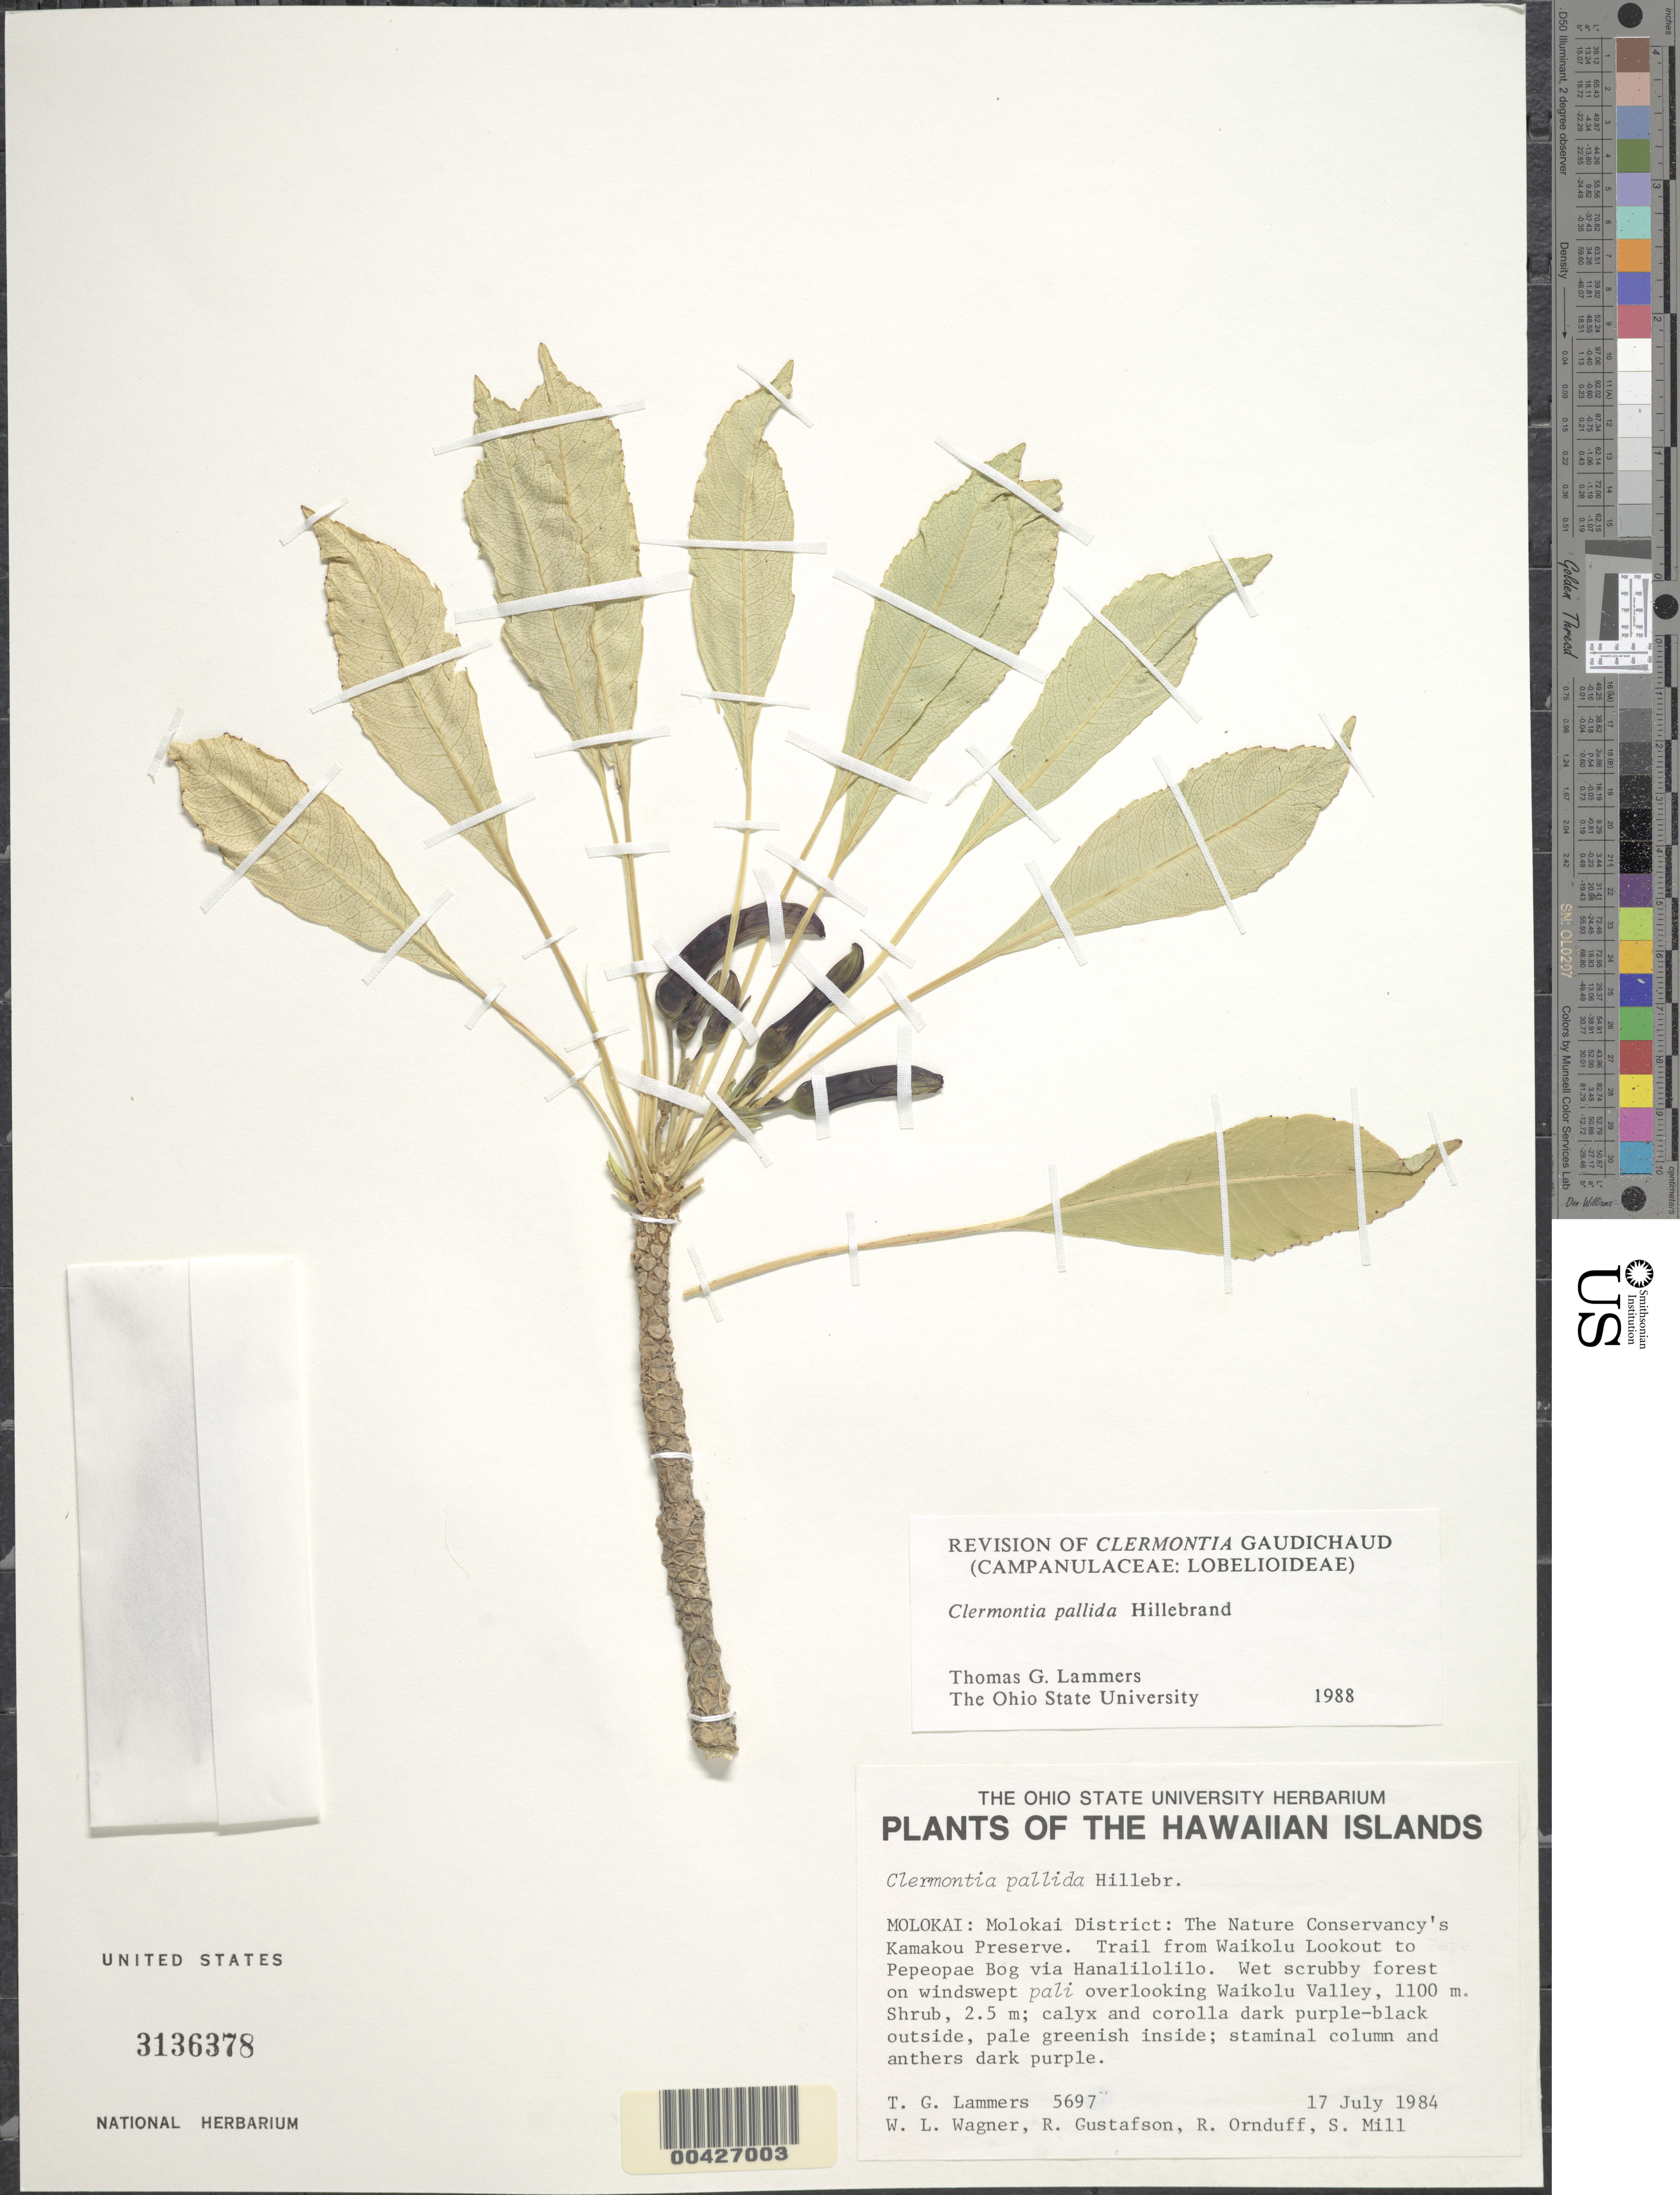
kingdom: Plantae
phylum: Tracheophyta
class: Magnoliopsida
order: Asterales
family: Campanulaceae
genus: Clermontia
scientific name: Clermontia pallida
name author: Hillebr.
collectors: T. G. Lammers, W. L. Wagner, R. Gustafson, R. Ornduff & S. W. Miller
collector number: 5697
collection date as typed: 17 Jul 1984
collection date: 1984-07-17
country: United States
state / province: Hawaii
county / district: Maui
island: Moloka'i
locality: Molokai Dist., The Nature Conservancy's Kamakou Preserve, trail from Waikolu Lookout to Pepeopae Bog via Hanalilolilo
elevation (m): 1100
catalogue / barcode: US 3136378